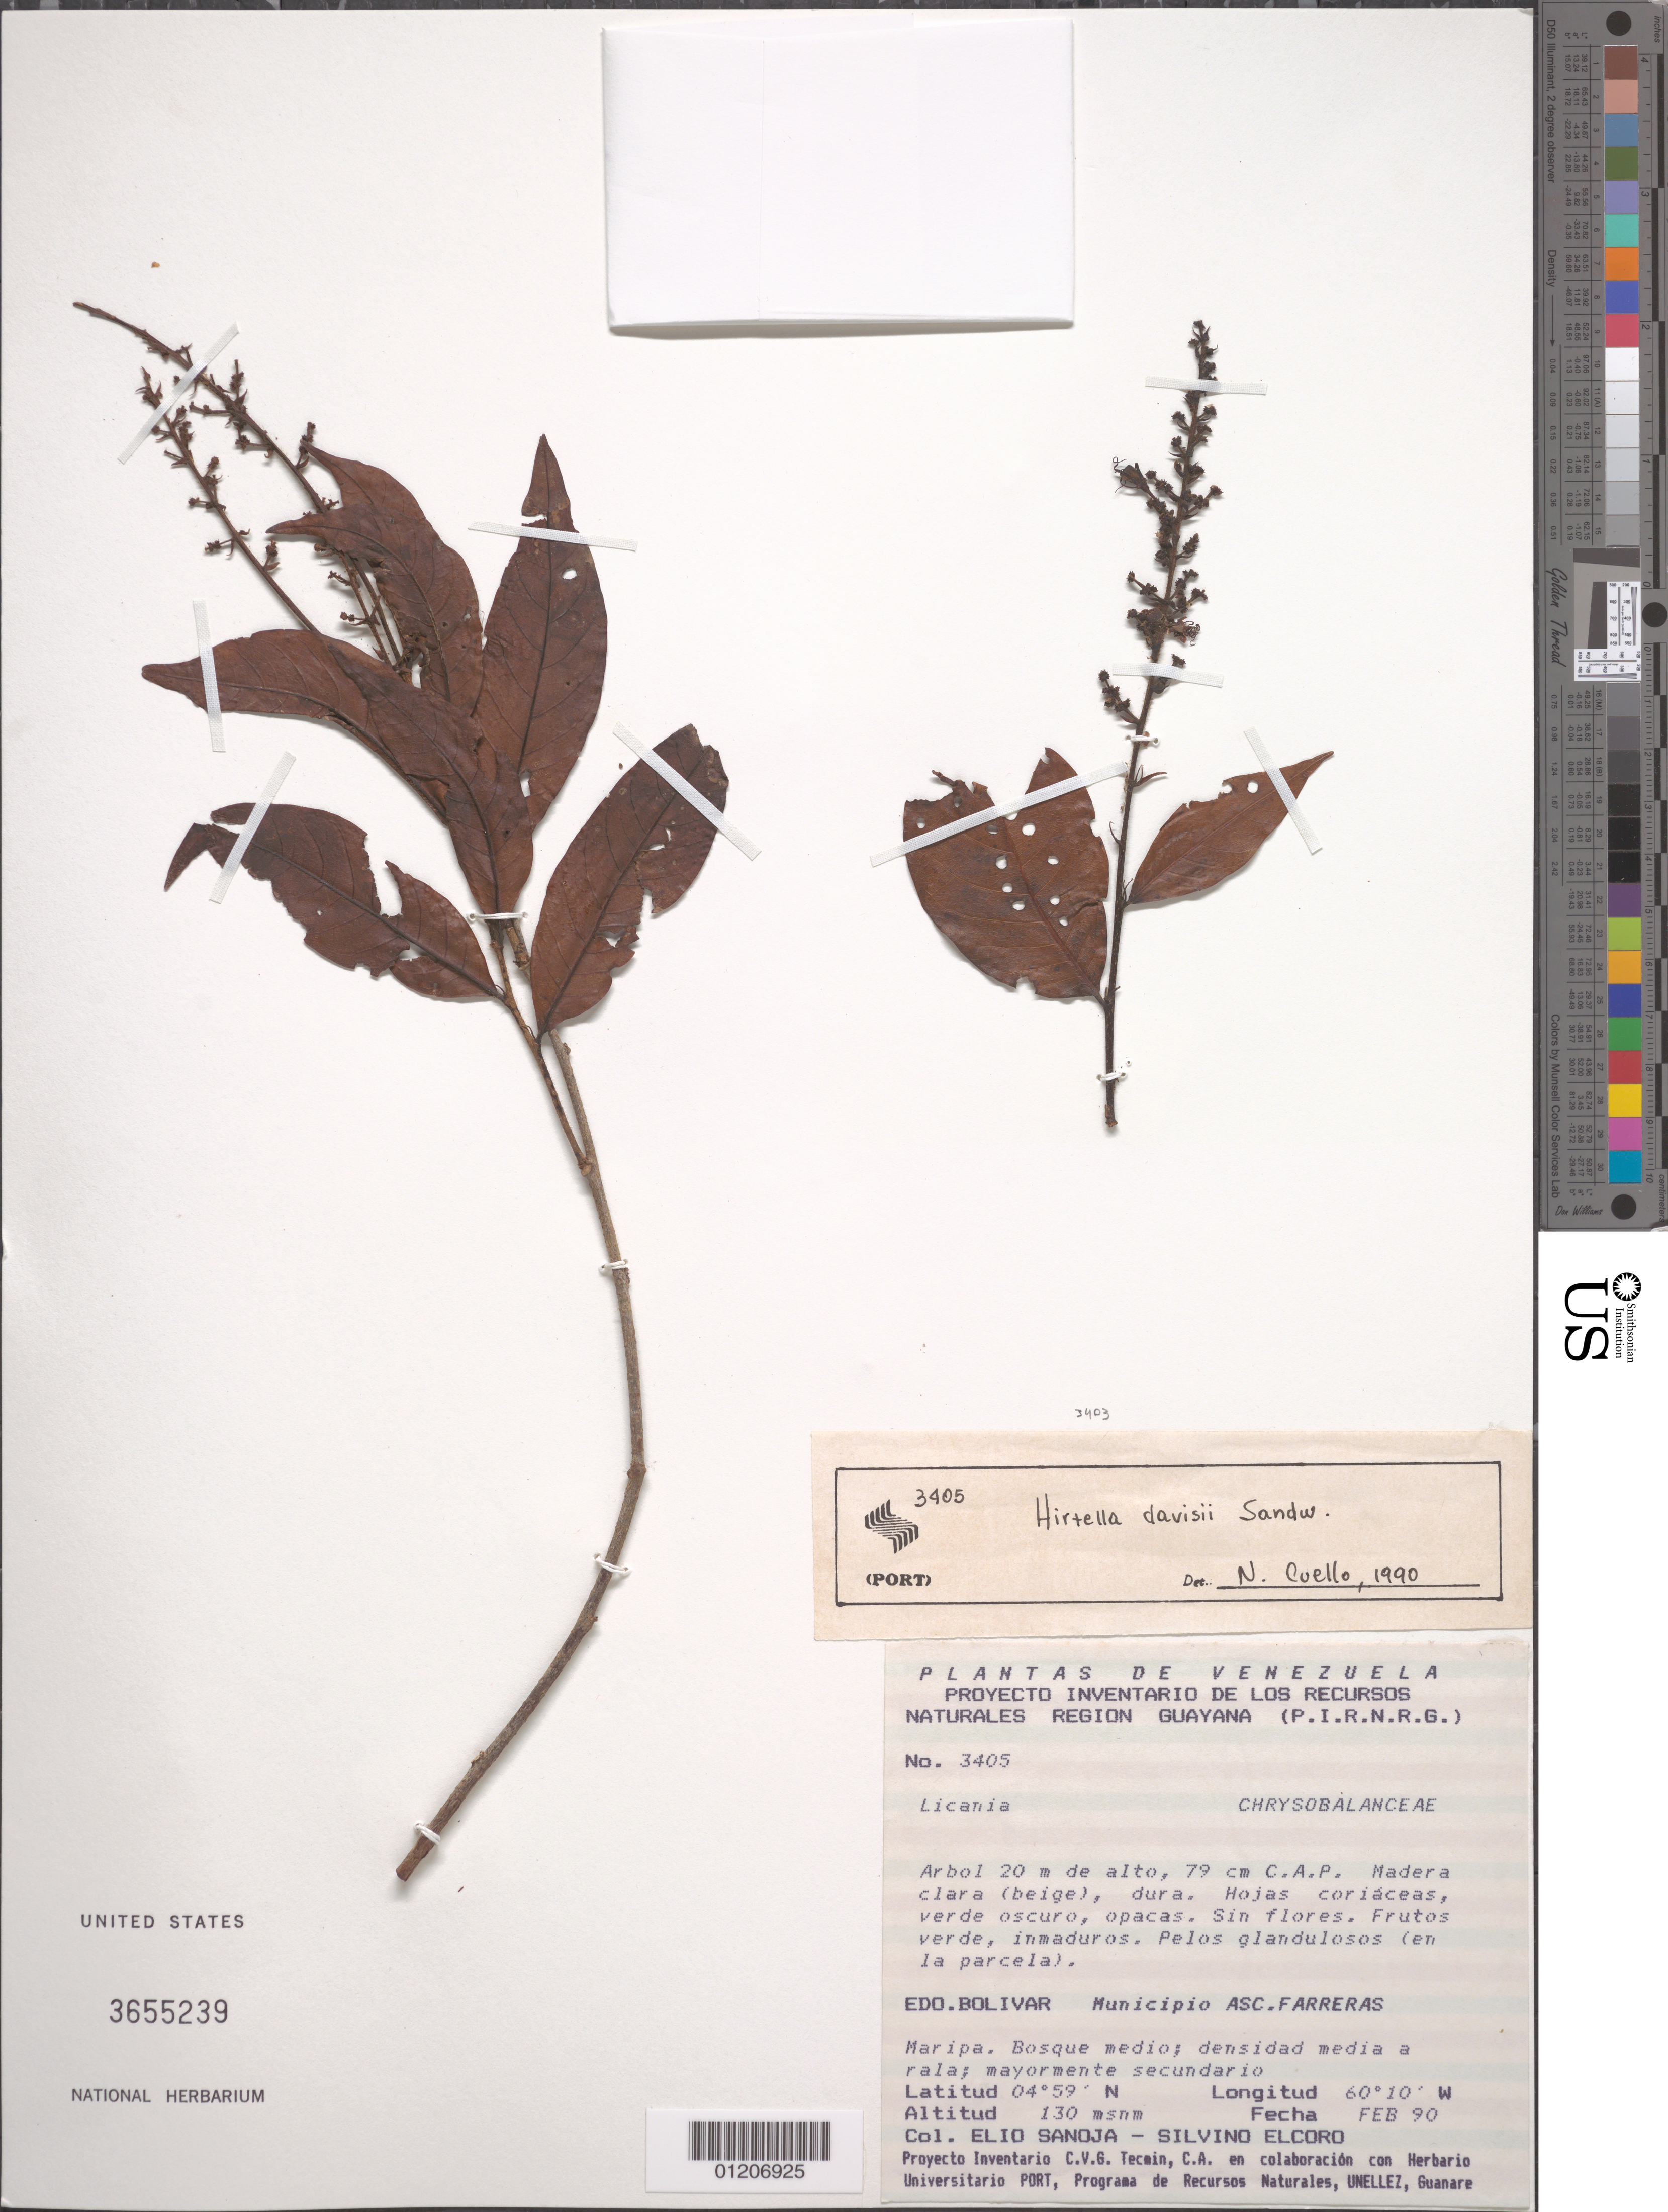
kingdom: Plantae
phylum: Tracheophyta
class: Magnoliopsida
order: Malpighiales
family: Chrysobalanaceae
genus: Hirtella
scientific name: Hirtella davisii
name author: Sandwith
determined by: Cuello, Nidia L.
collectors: E. Sanoja & S. Elcoro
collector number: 3405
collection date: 1990-02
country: Venezuela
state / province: Bolívar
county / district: Sucre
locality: Maripa-Ariapo, Ascención Farreras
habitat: Bosque medio; densidad media a rala; mayormente secundario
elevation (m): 130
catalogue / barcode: US 3655239